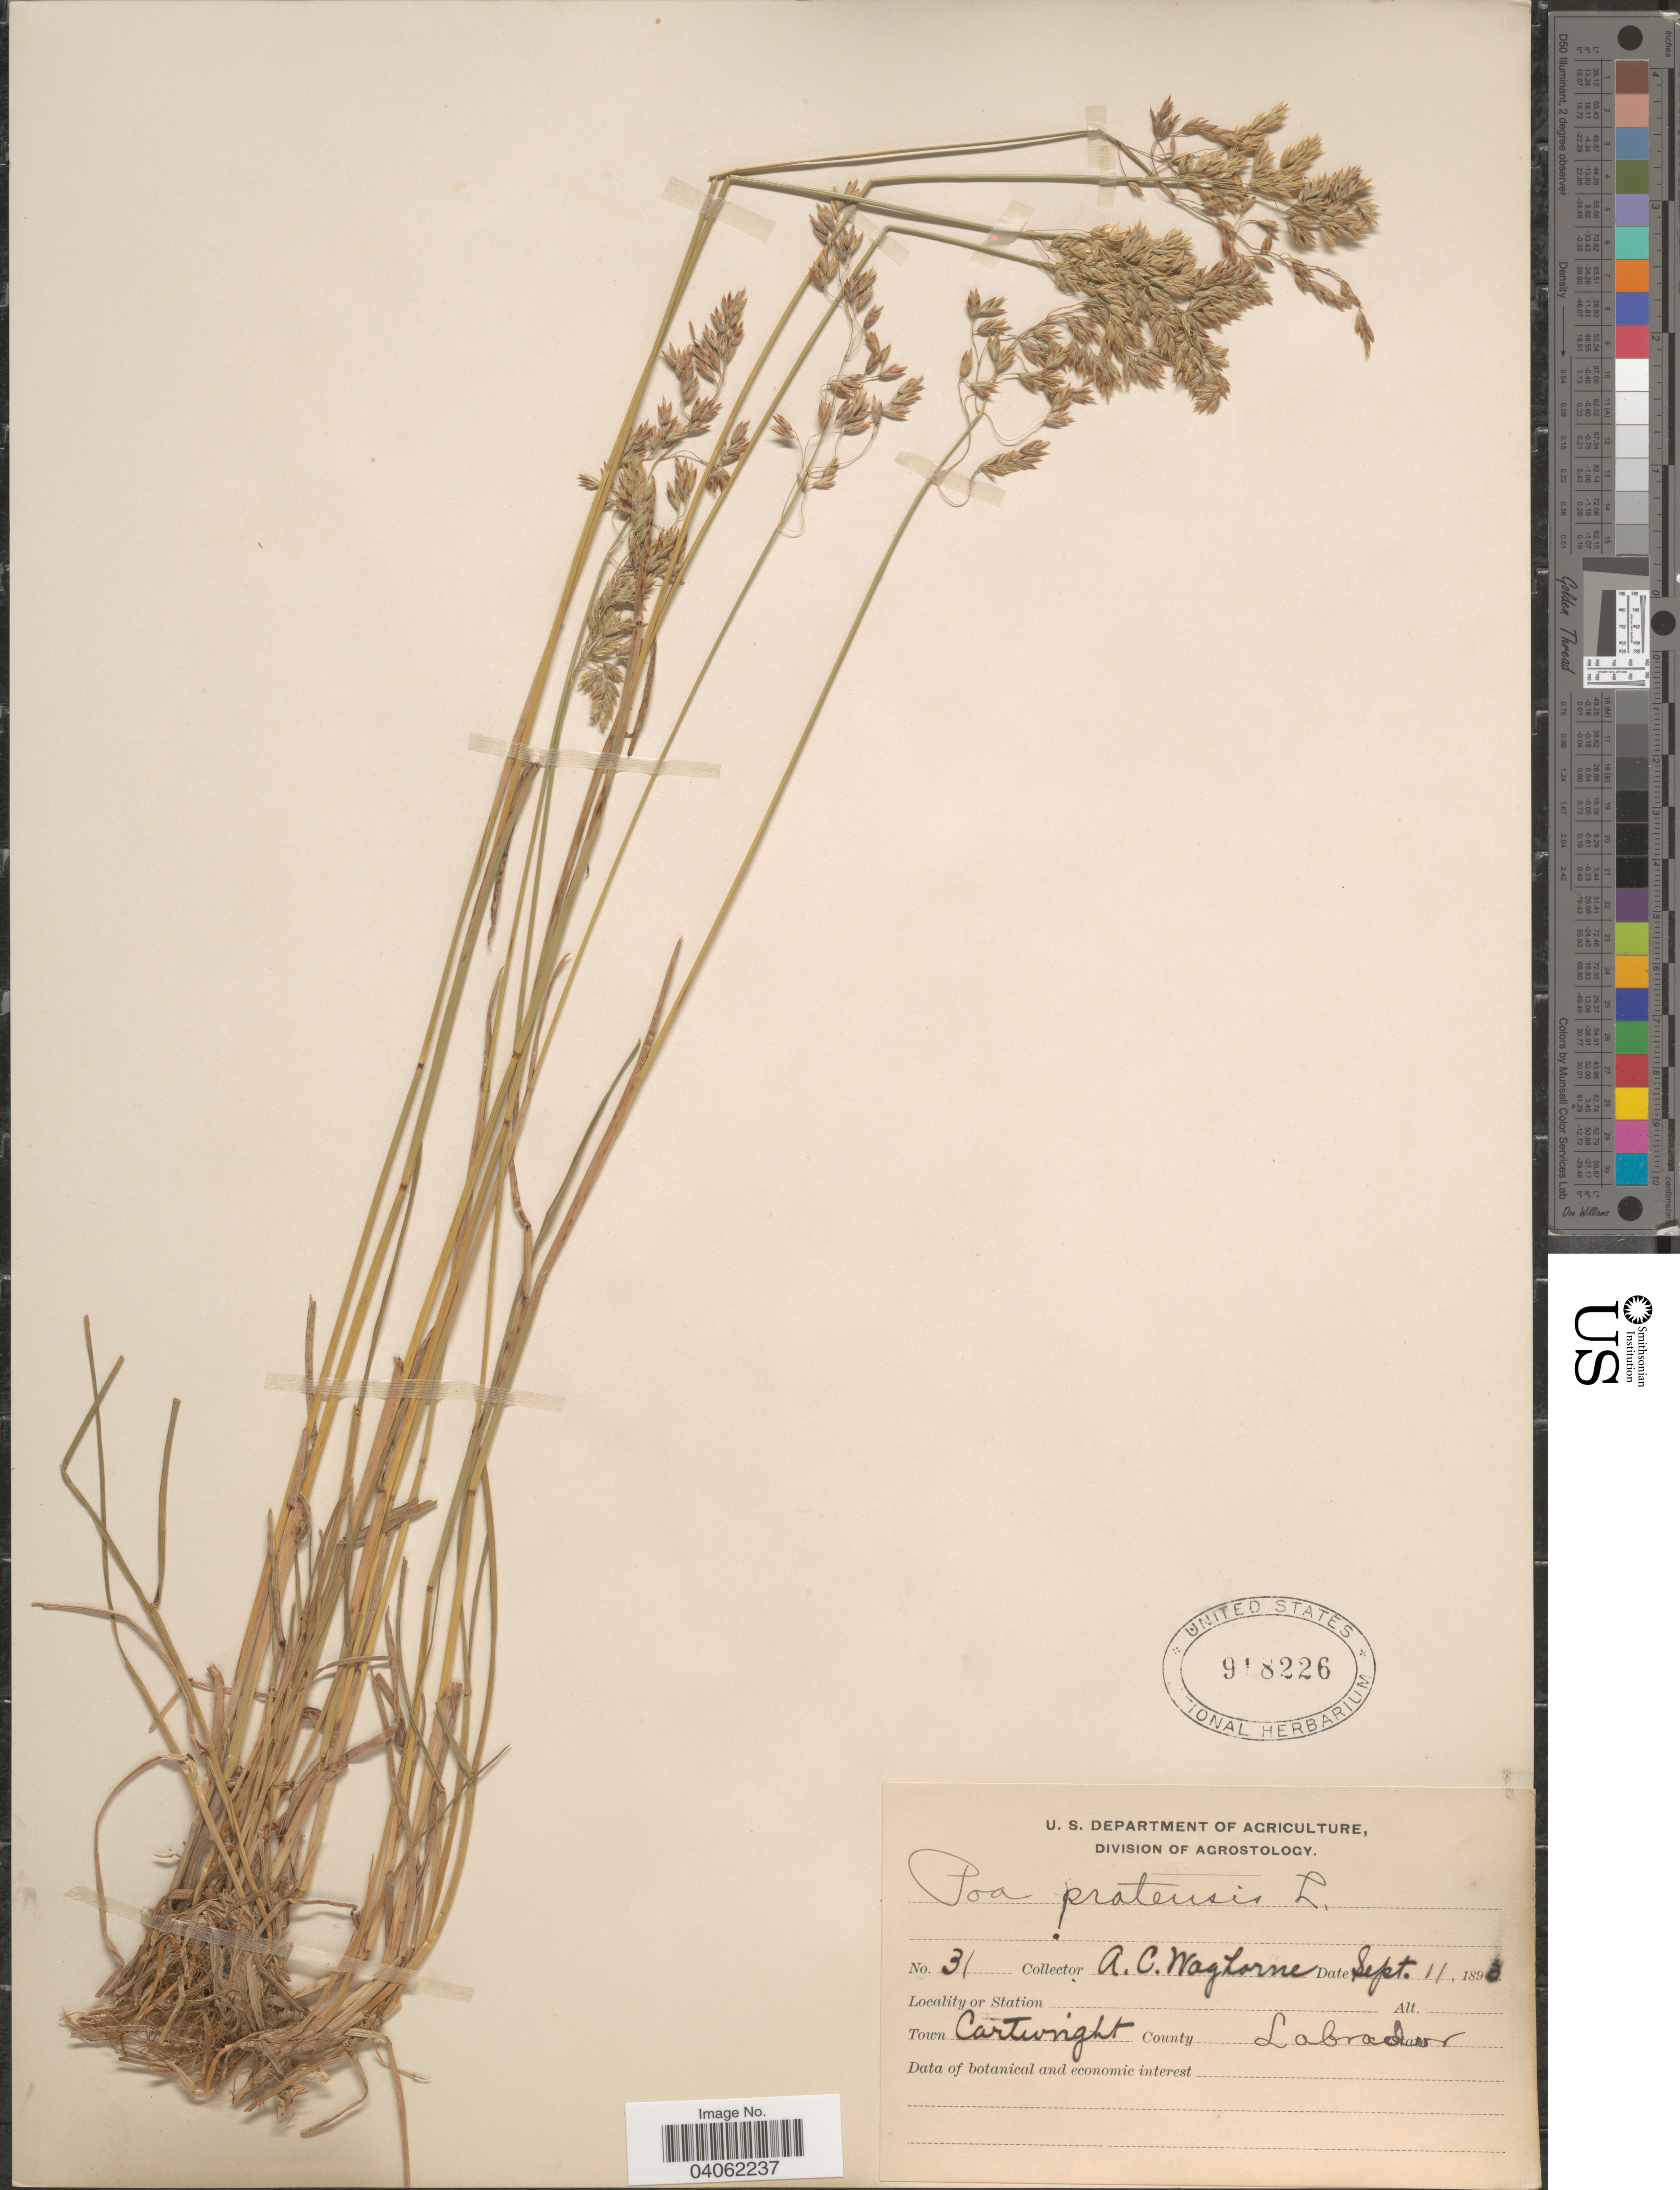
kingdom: Plantae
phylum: Tracheophyta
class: Liliopsida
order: Poales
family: Poaceae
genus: Poa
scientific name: Poa pratensis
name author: L.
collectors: A. Waghorne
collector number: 31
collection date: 1893-09-11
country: Canada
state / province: Newfoundland and Labrador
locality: Labrador. Town Cartwright.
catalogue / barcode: US 918226